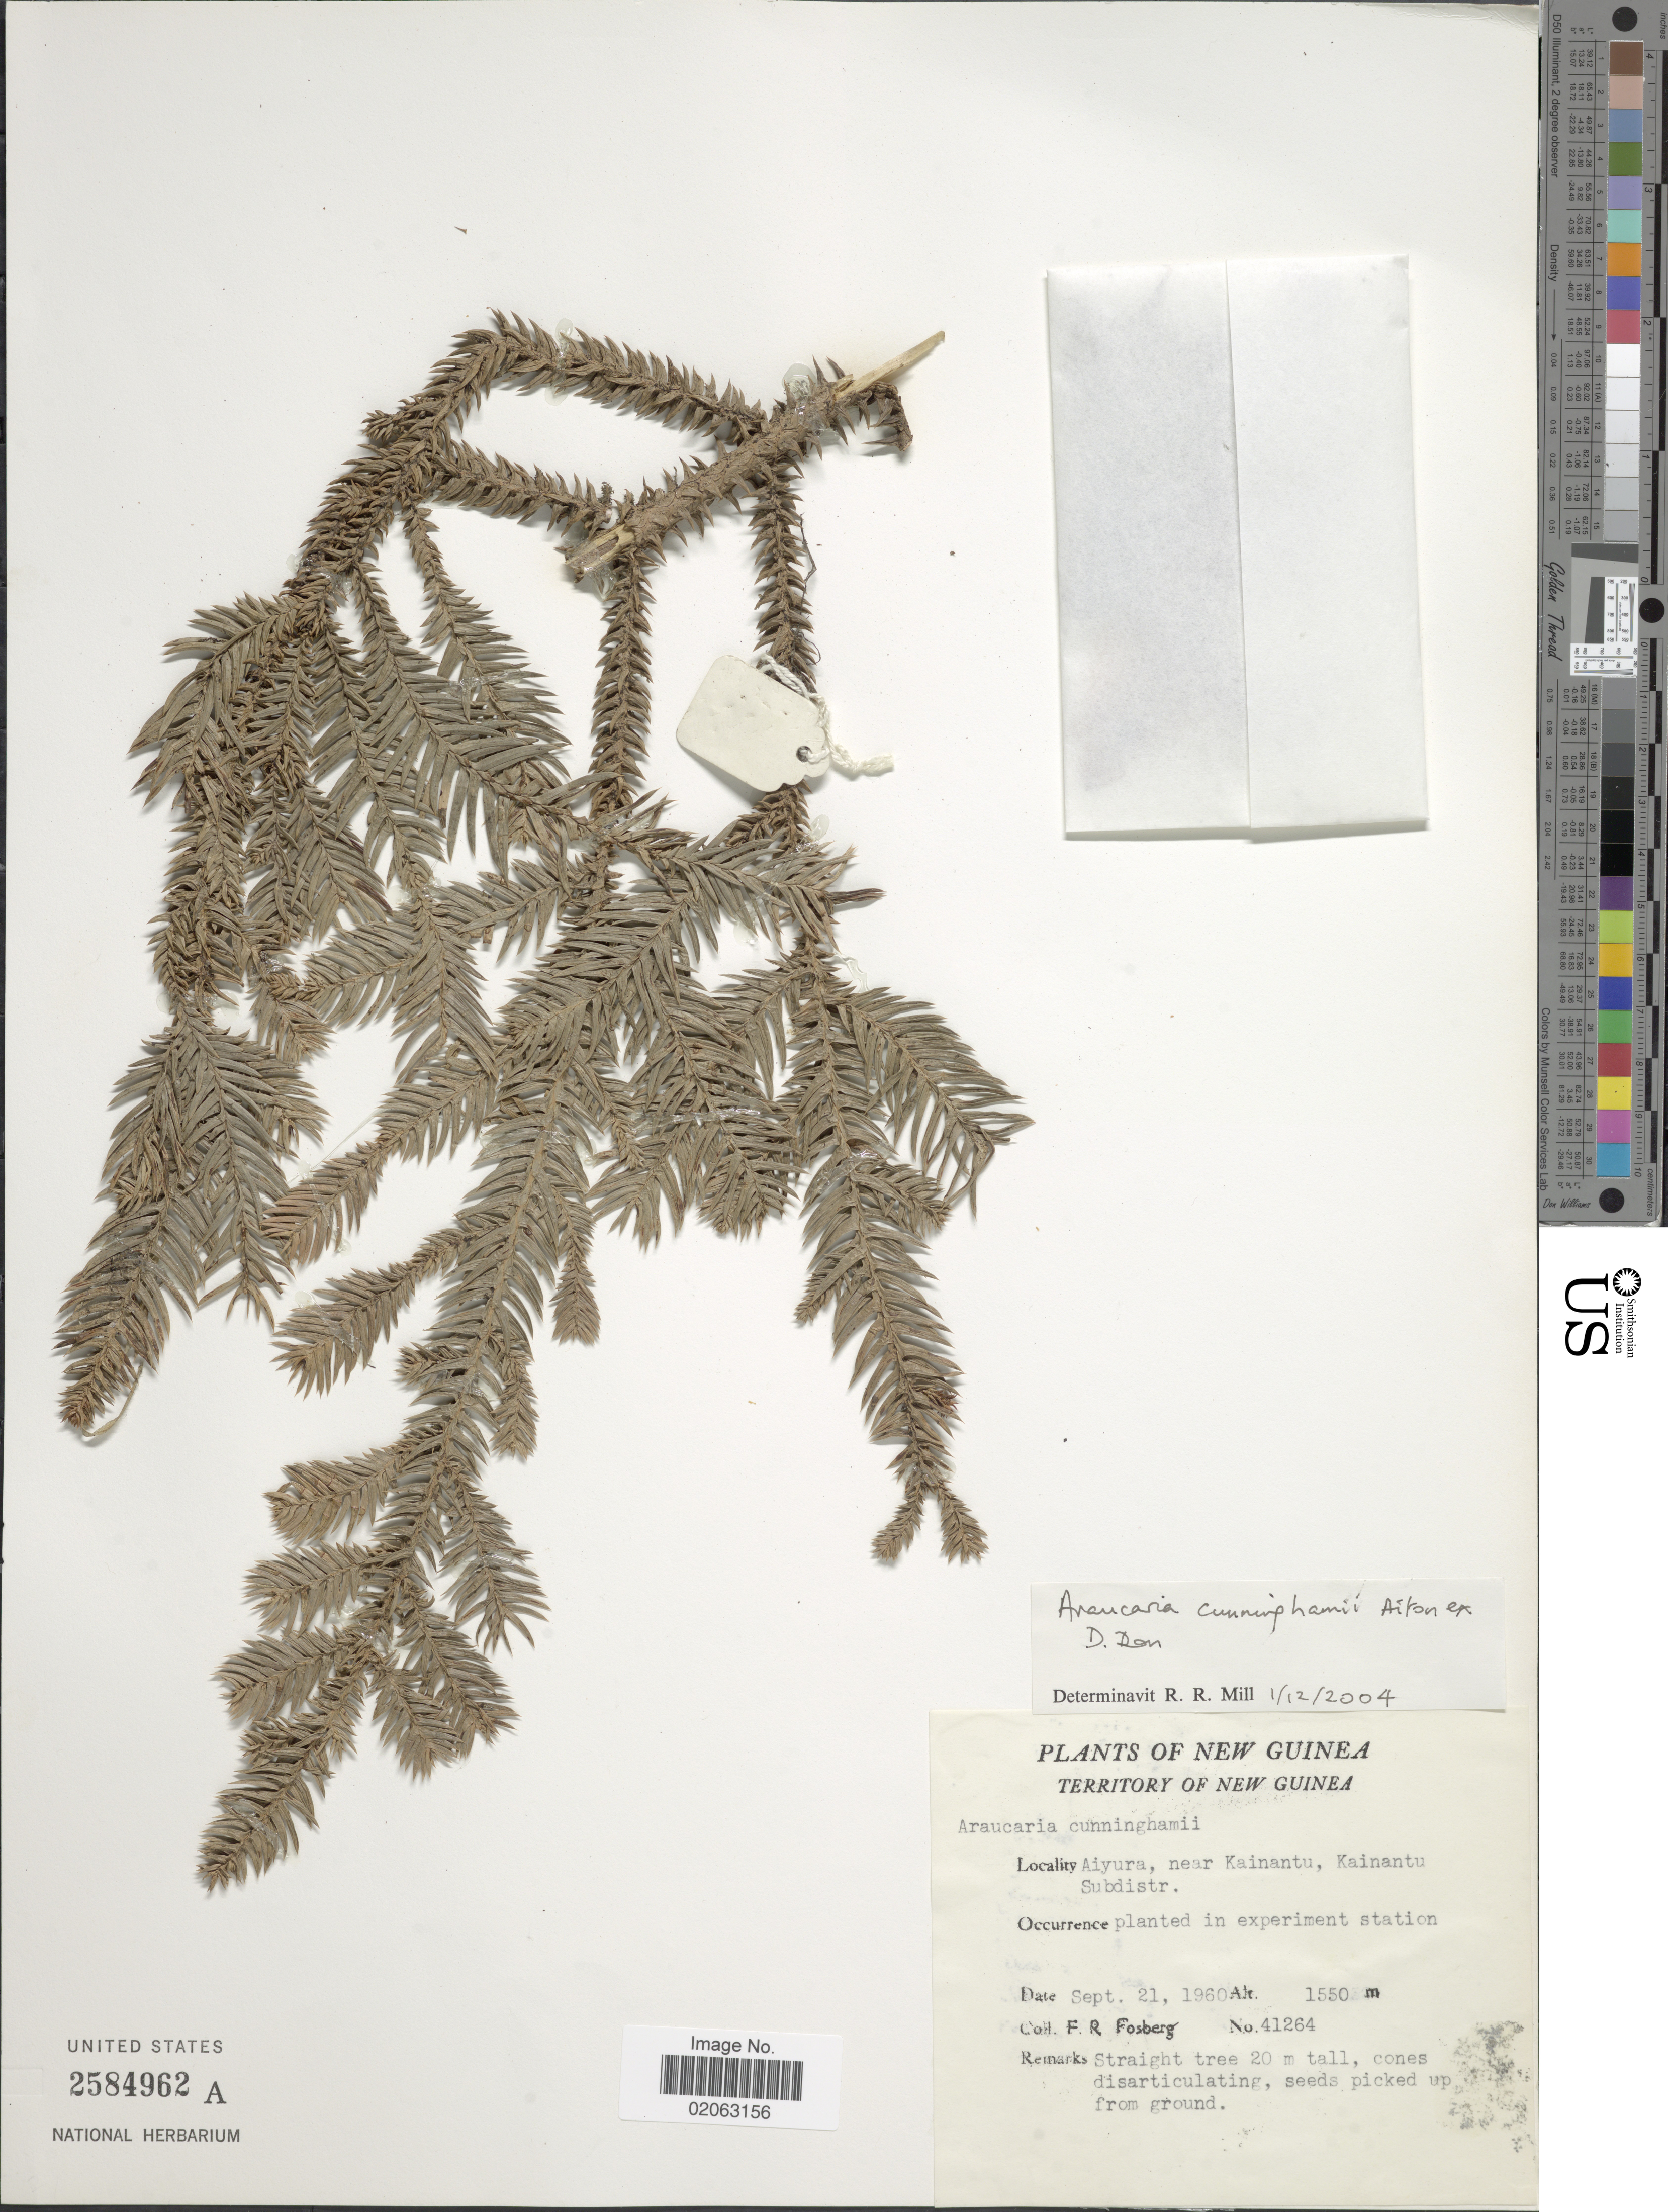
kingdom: Plantae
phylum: Tracheophyta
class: Pinopsida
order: Pinales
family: Araucariaceae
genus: Araucaria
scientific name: Araucaria cunninghamii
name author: Aiton ex D. Don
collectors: F. R. Fosberg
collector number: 41264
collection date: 1960-09-21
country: Papua New Guinea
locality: New Guinea, Aiyura, near Kainantu, Kainantu Subdistr., in experiment station. Eastern Highlands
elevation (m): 1550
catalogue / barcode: US 2584962A